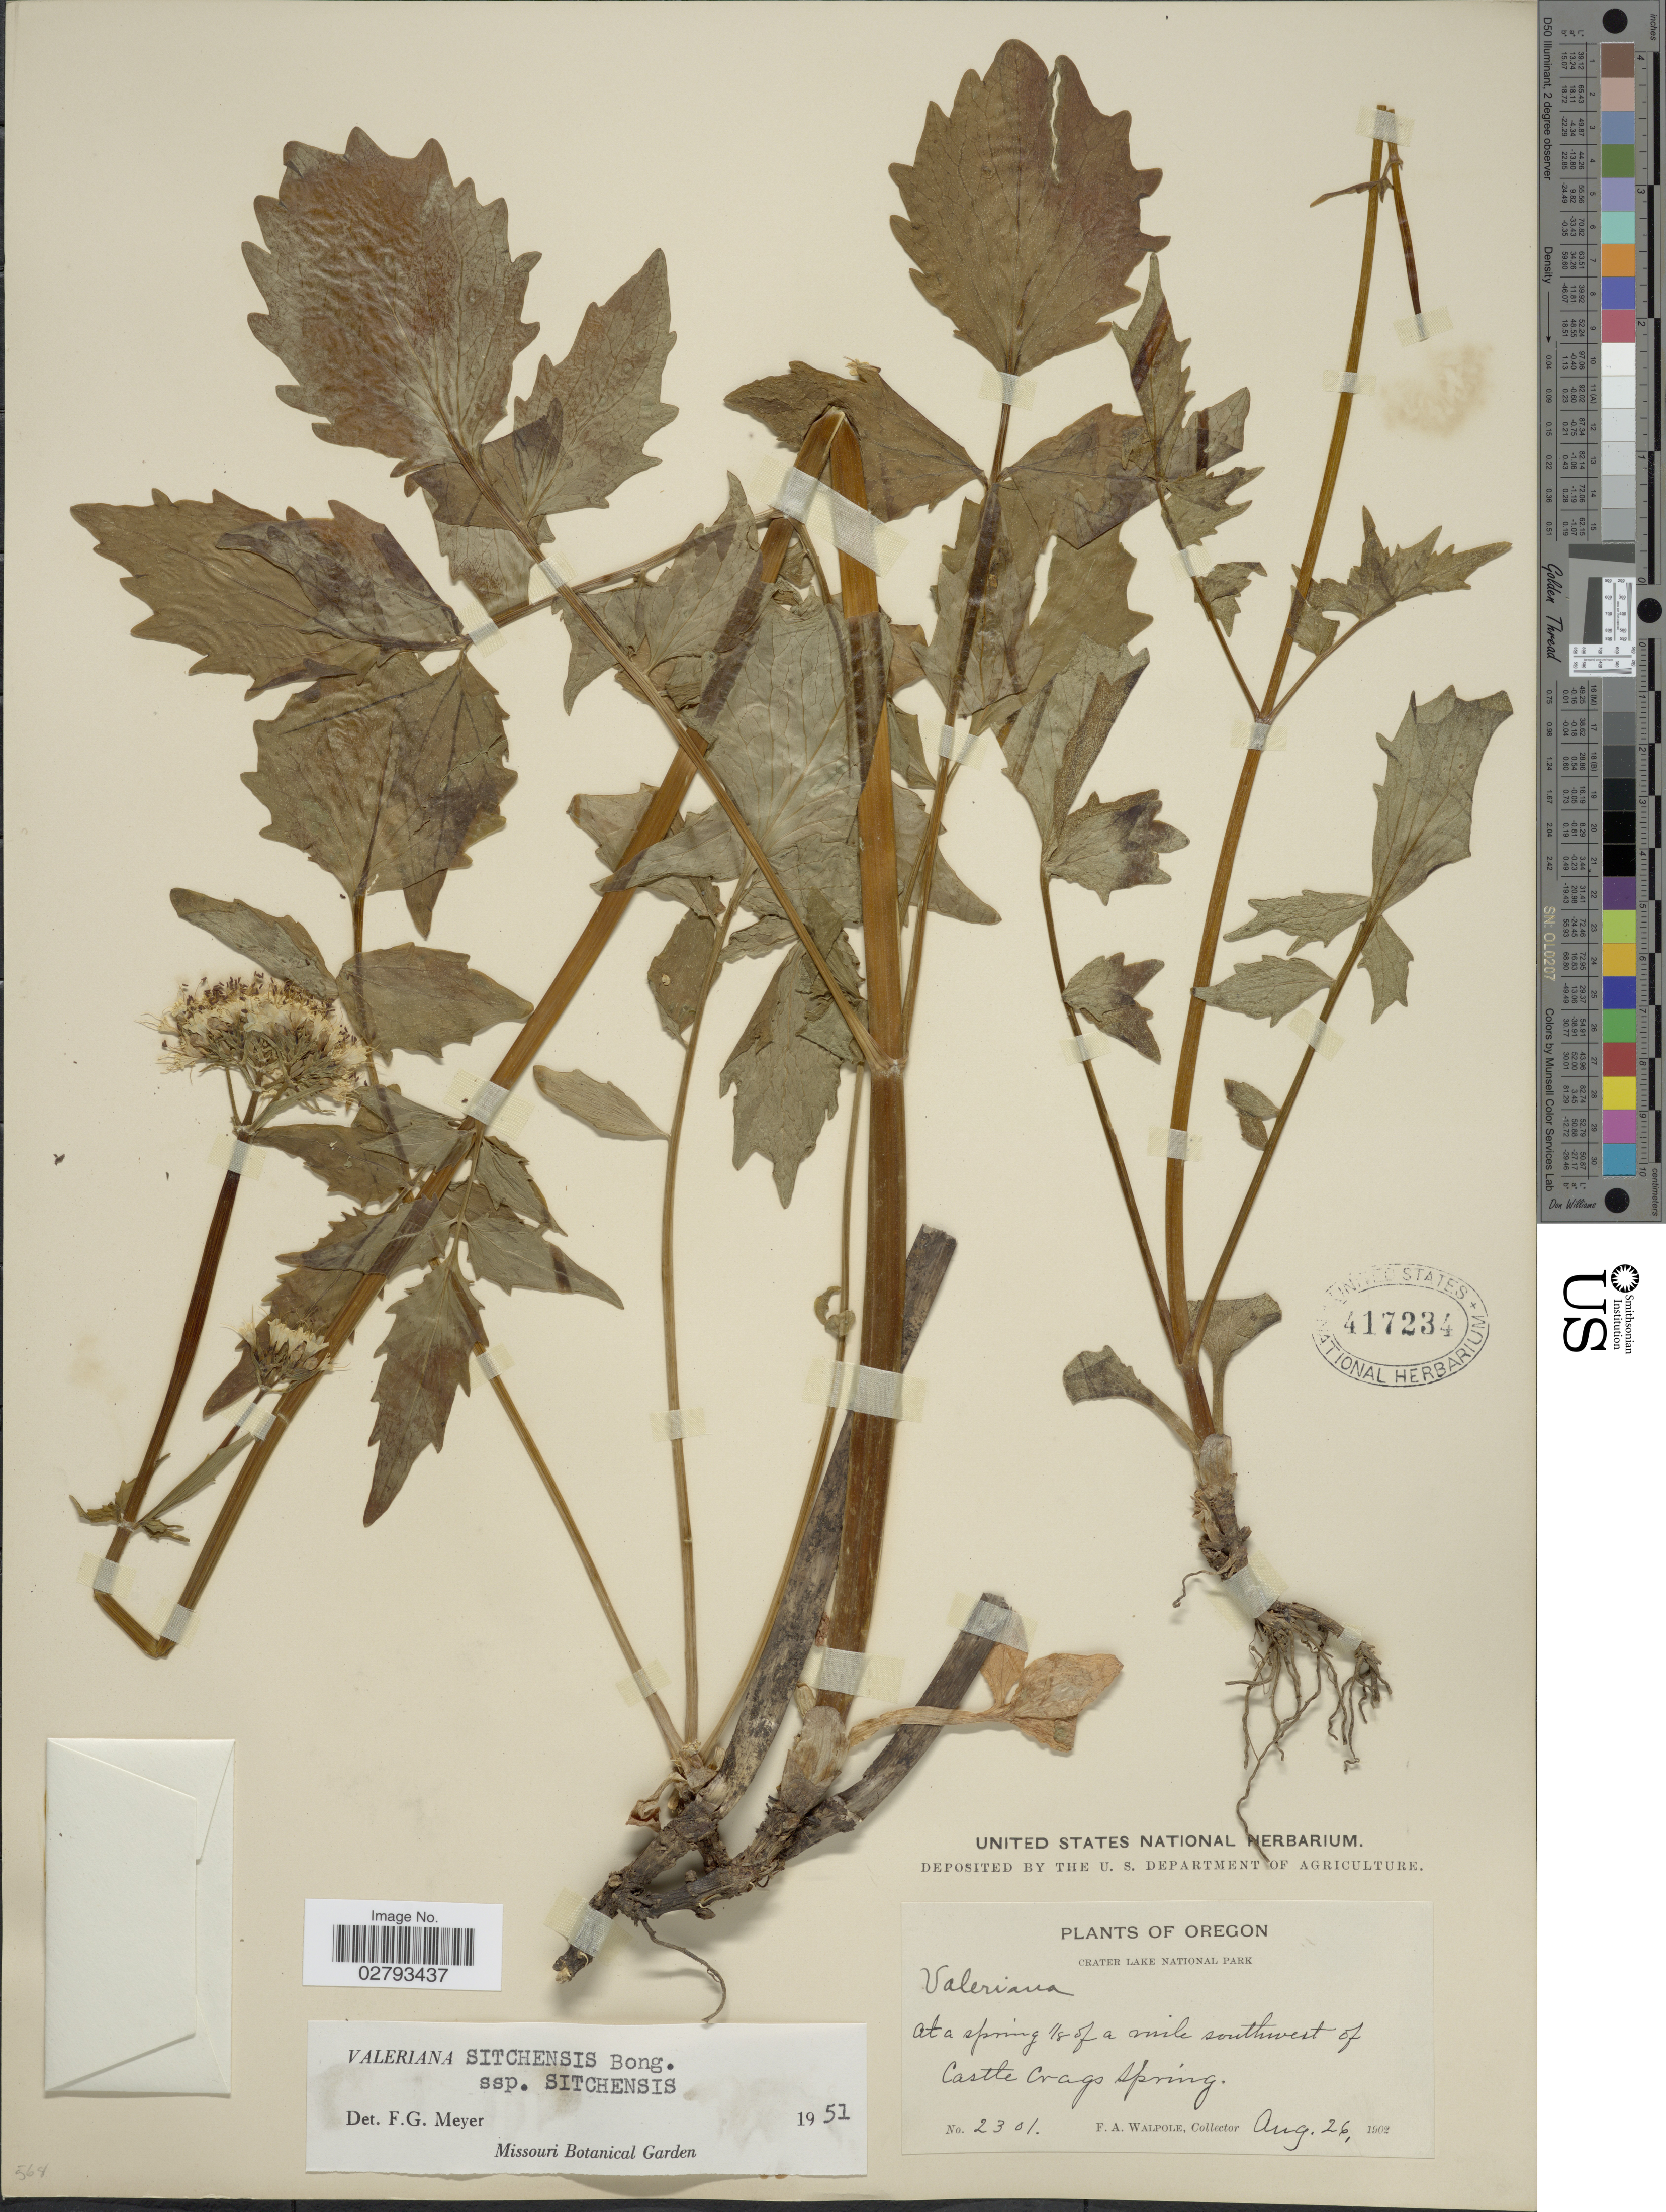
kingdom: Plantae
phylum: Tracheophyta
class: Magnoliopsida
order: Dipsacales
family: Caprifoliaceae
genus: Valeriana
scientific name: Valeriana sitchensis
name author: Bong.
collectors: F. Walpole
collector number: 2301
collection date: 1902-08-26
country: United States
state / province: Oregon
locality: Crater Lake National Park. At a spring 1/8 of a mile southwest of Castle Crags Spring.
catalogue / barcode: US 417234